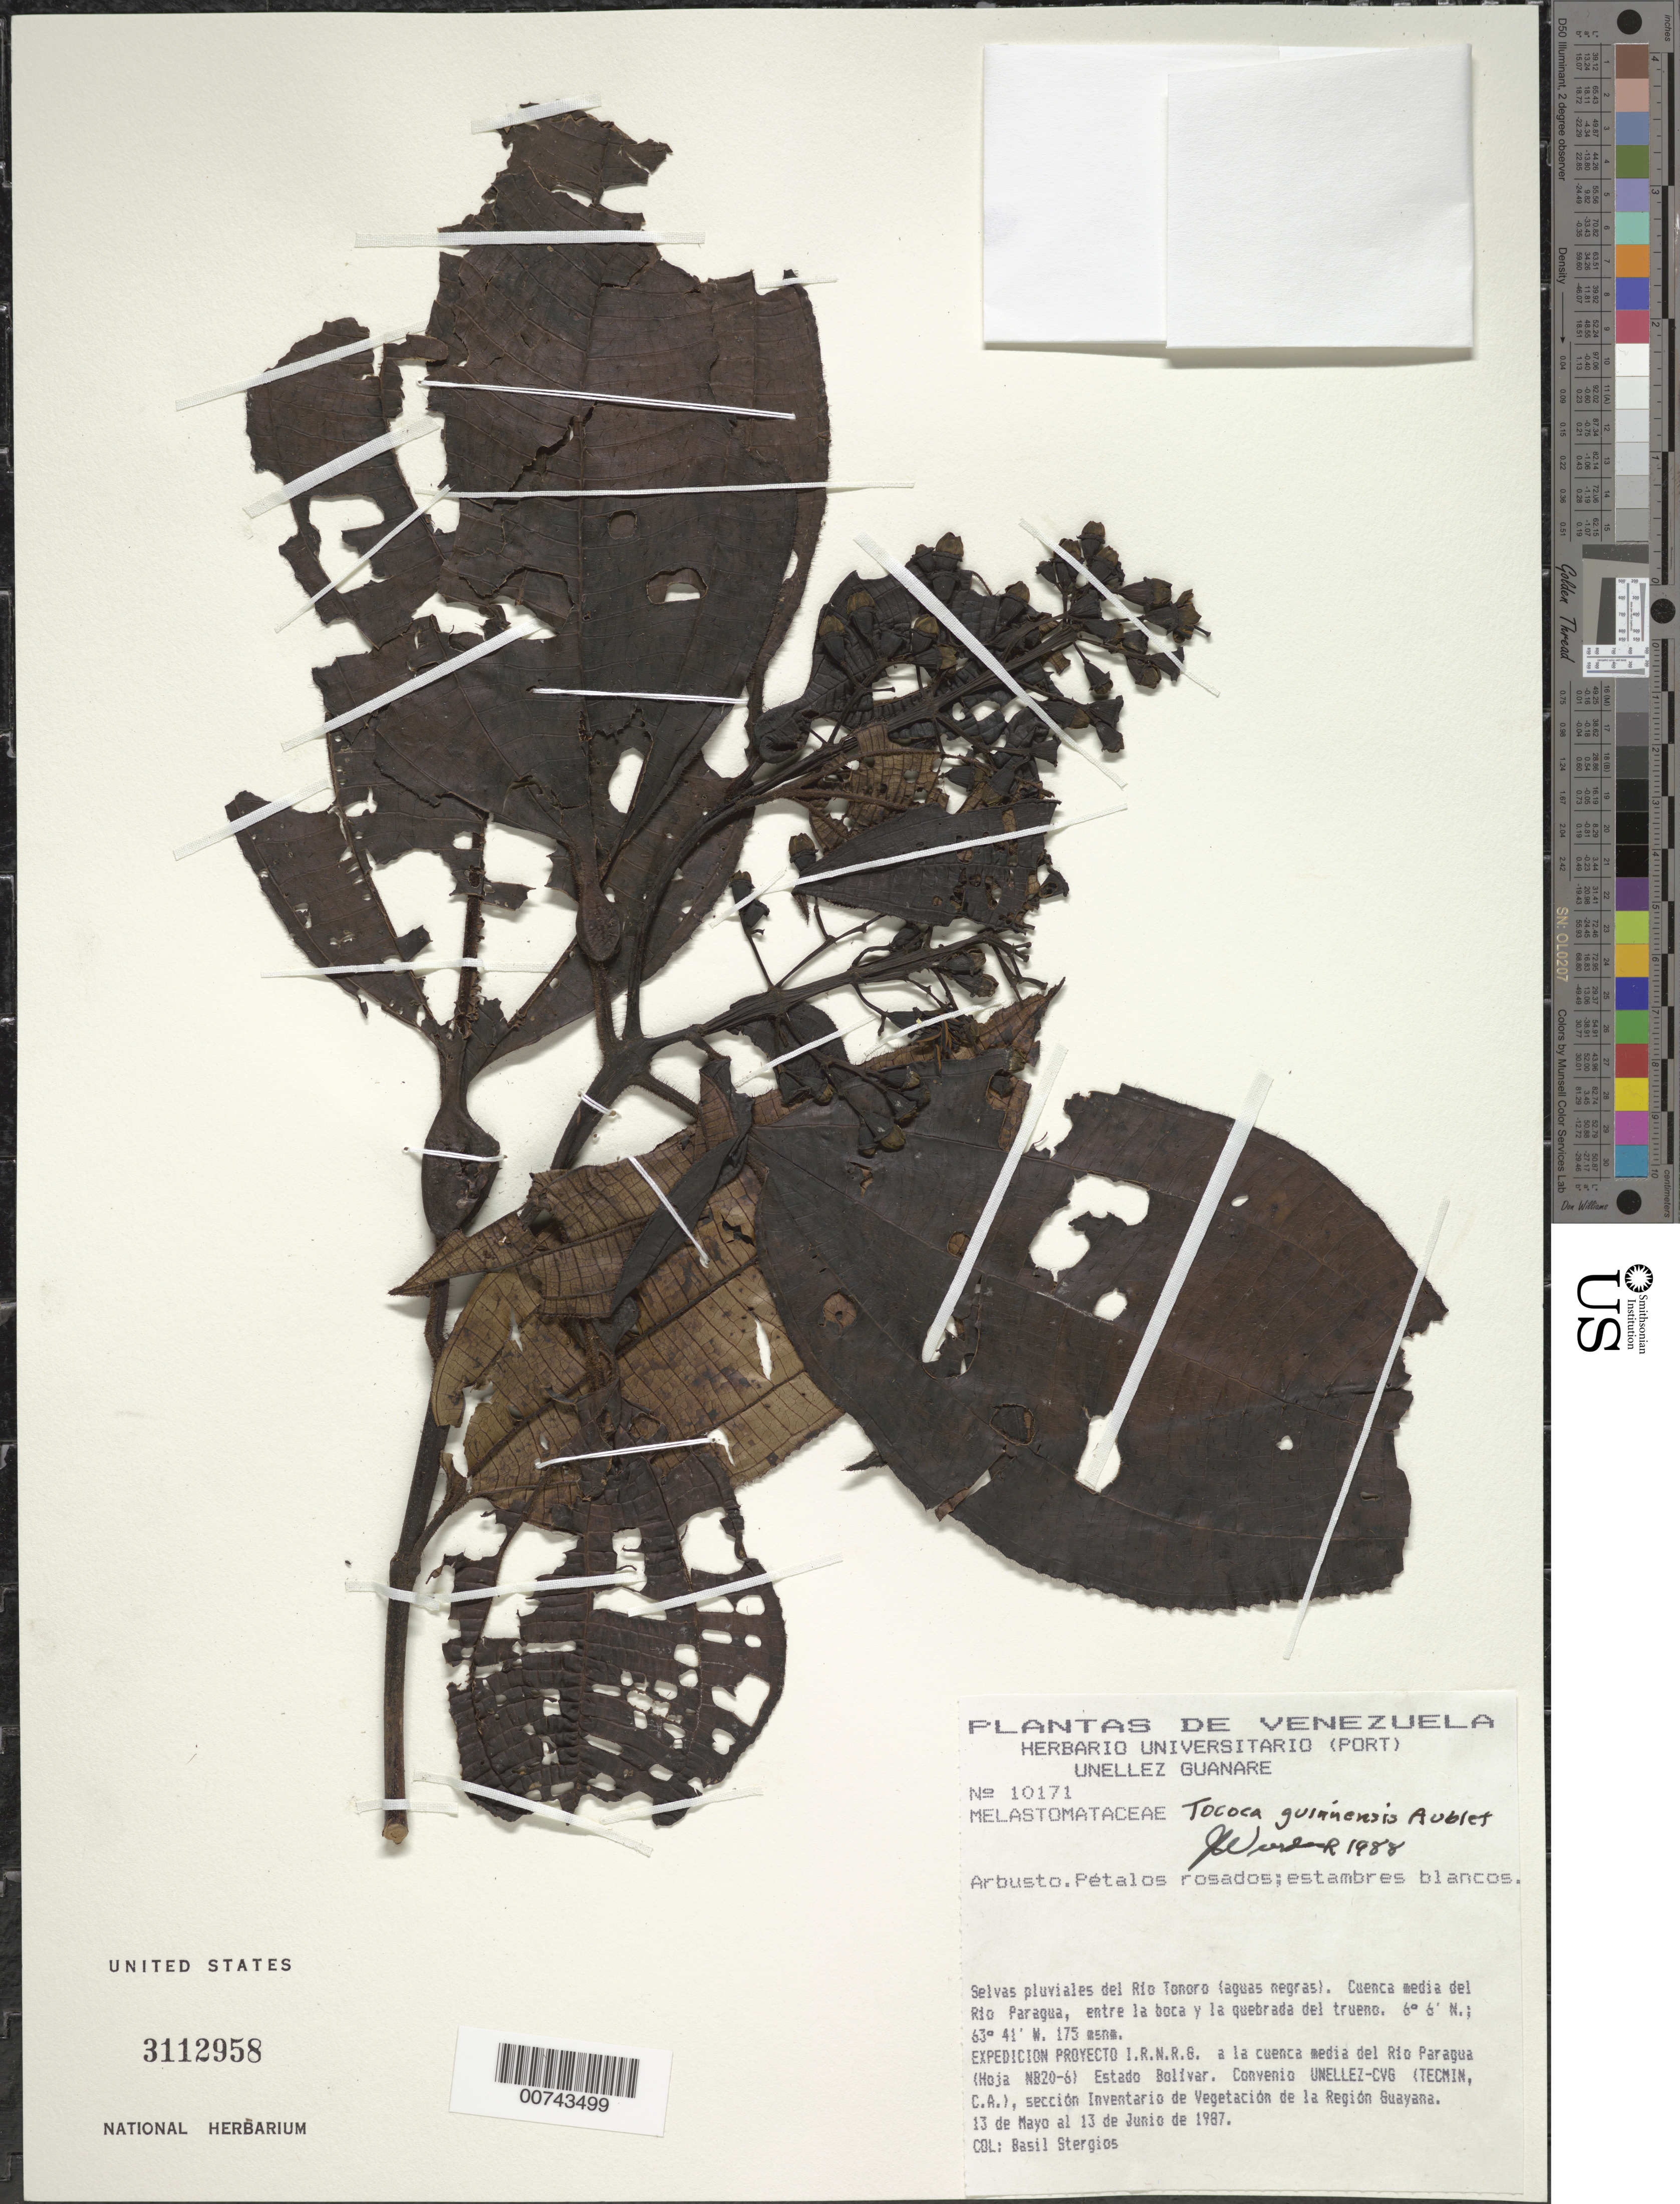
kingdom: Plantae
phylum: Tracheophyta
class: Magnoliopsida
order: Myrtales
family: Melastomataceae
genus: Tococa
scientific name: Tococa guianensis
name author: Aubl.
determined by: Wurdack, John J., (US), US (UNITED STATES)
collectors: B. G. Stergios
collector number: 10171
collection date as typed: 13-May-87 to 13-Jun-87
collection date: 1987-05-13/1987-06-13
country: Venezuela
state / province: Bolívar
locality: Río Paragua, cuenca media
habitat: Selvas pluviales del Rio Tonoro (aguas negras). Entre la boca y la quebrada del trueno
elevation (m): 175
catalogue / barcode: US 3112958